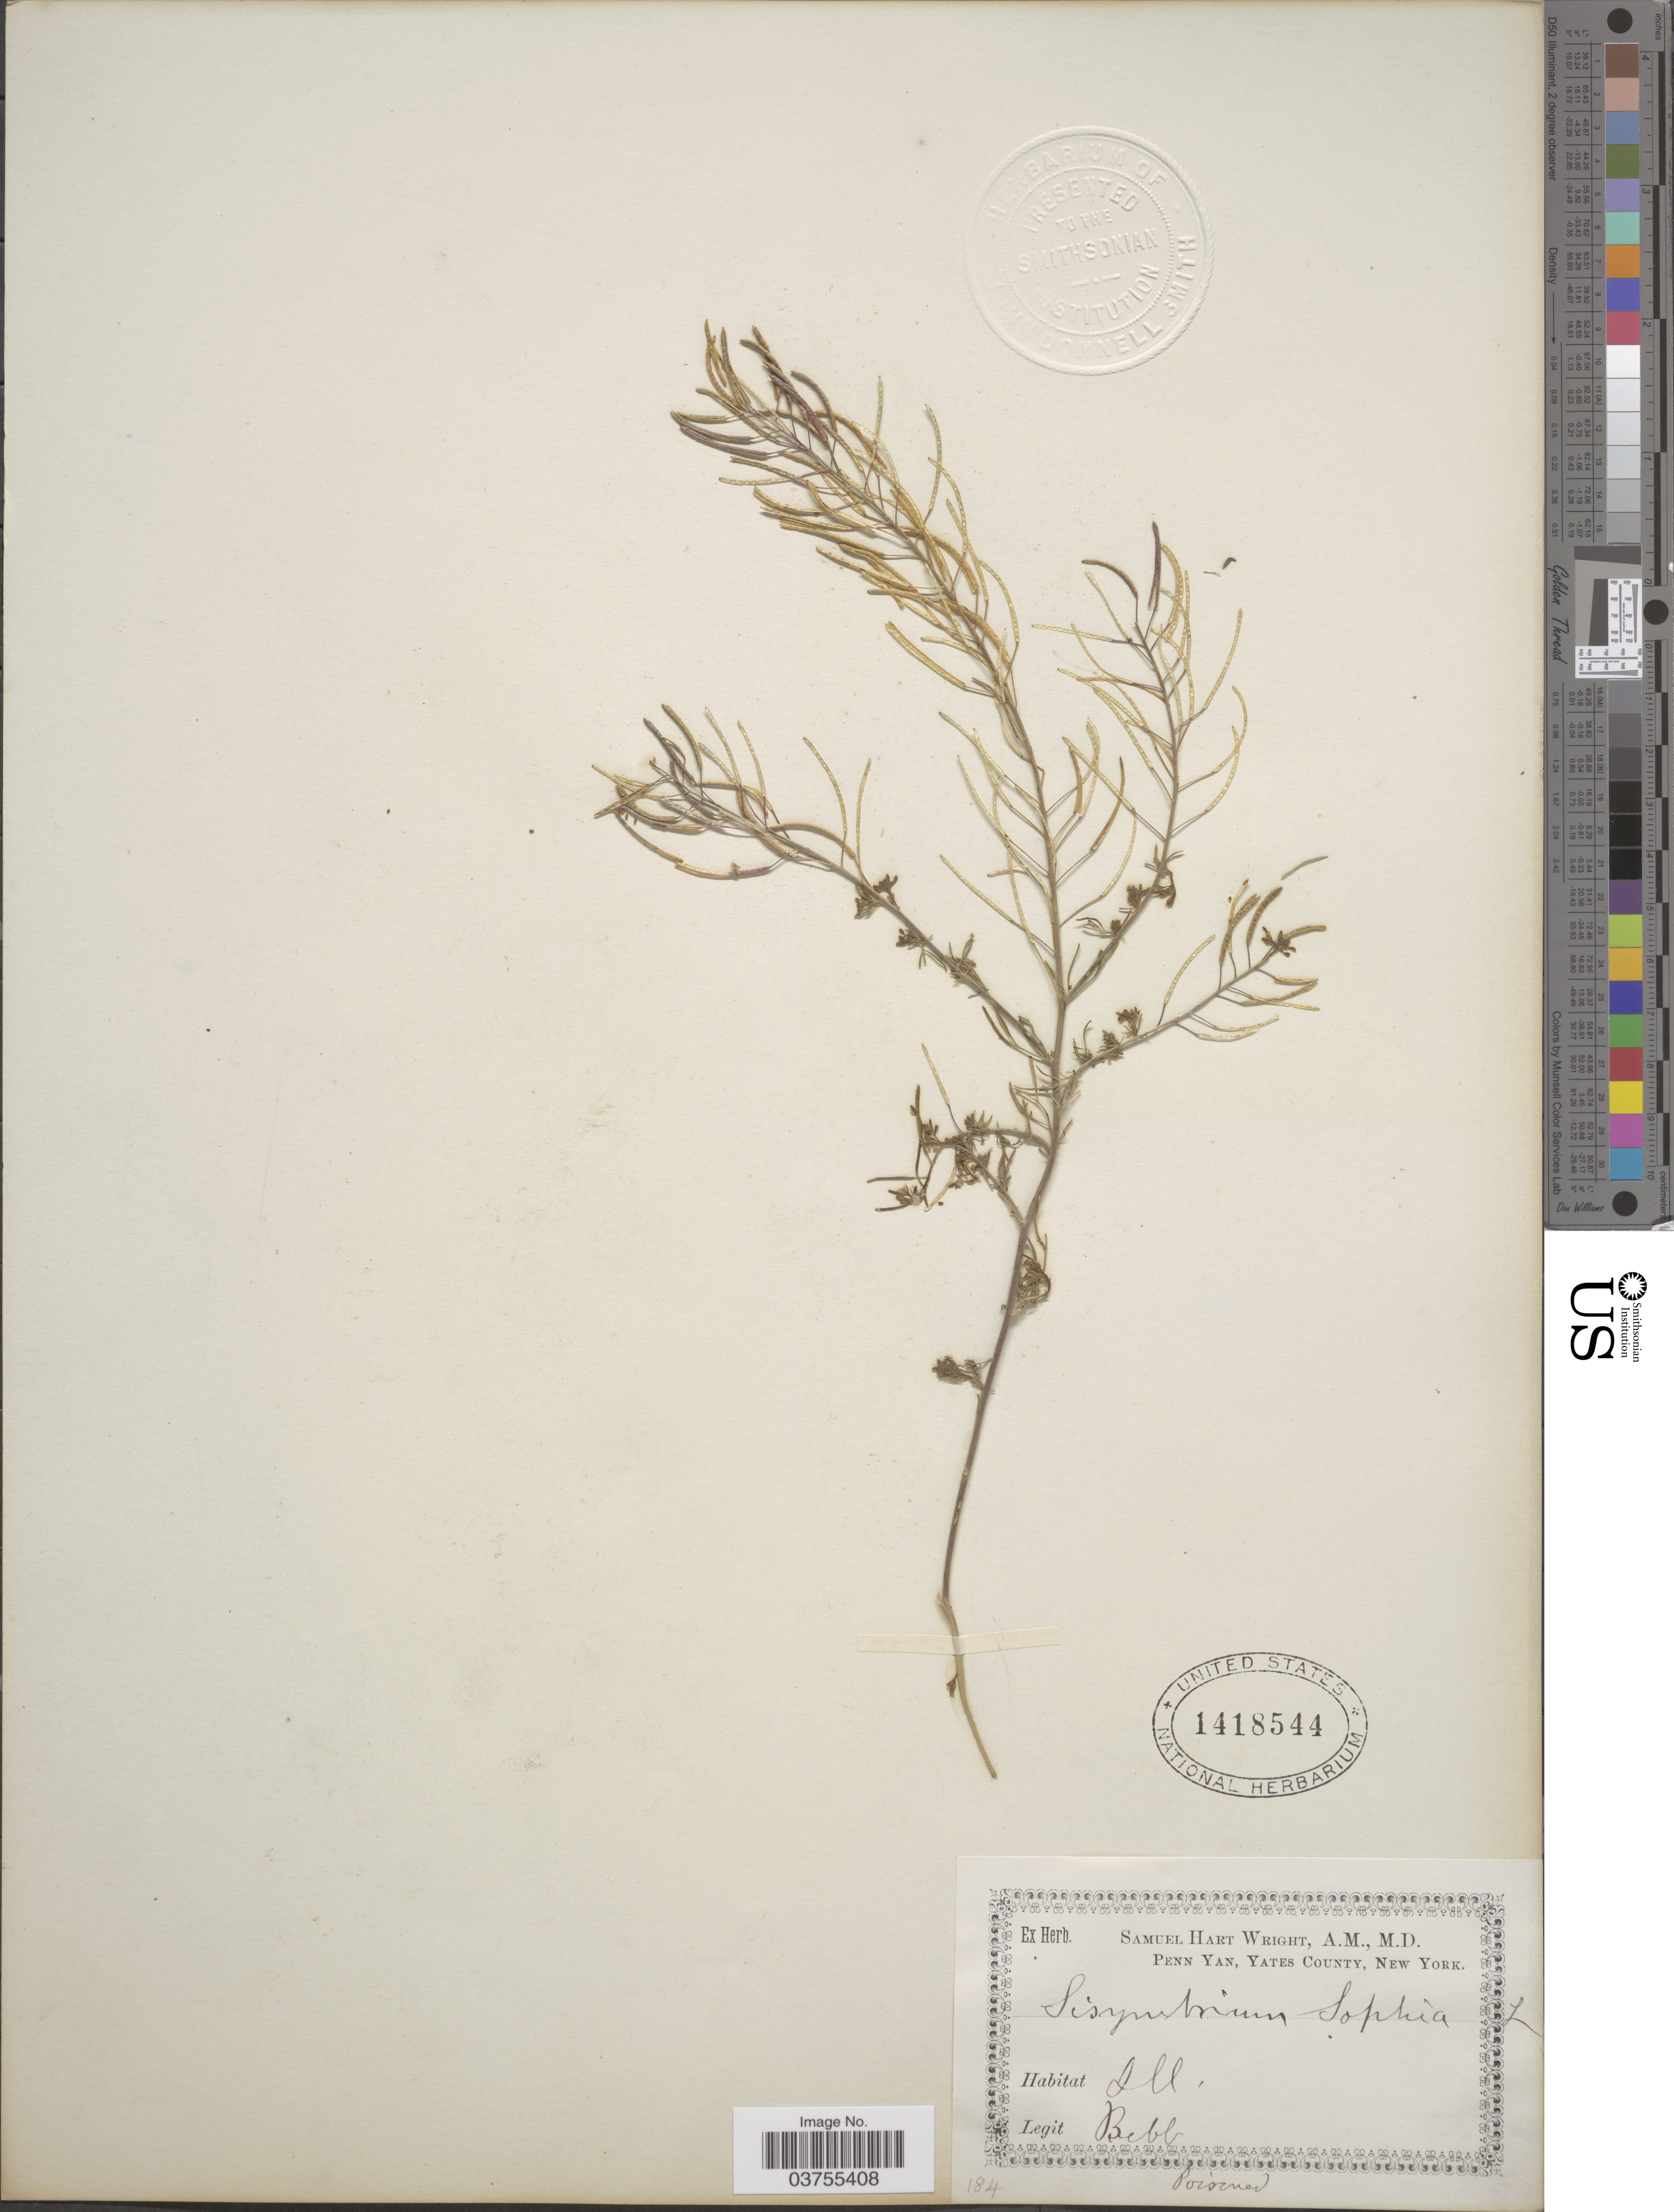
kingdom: Plantae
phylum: Tracheophyta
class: Magnoliopsida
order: Brassicales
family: Brassicaceae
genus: Descurainia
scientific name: Descurainia sophia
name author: (L.) Webb ex Prantl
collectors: -. Bebb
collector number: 184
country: United States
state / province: Illinois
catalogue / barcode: US 1418544